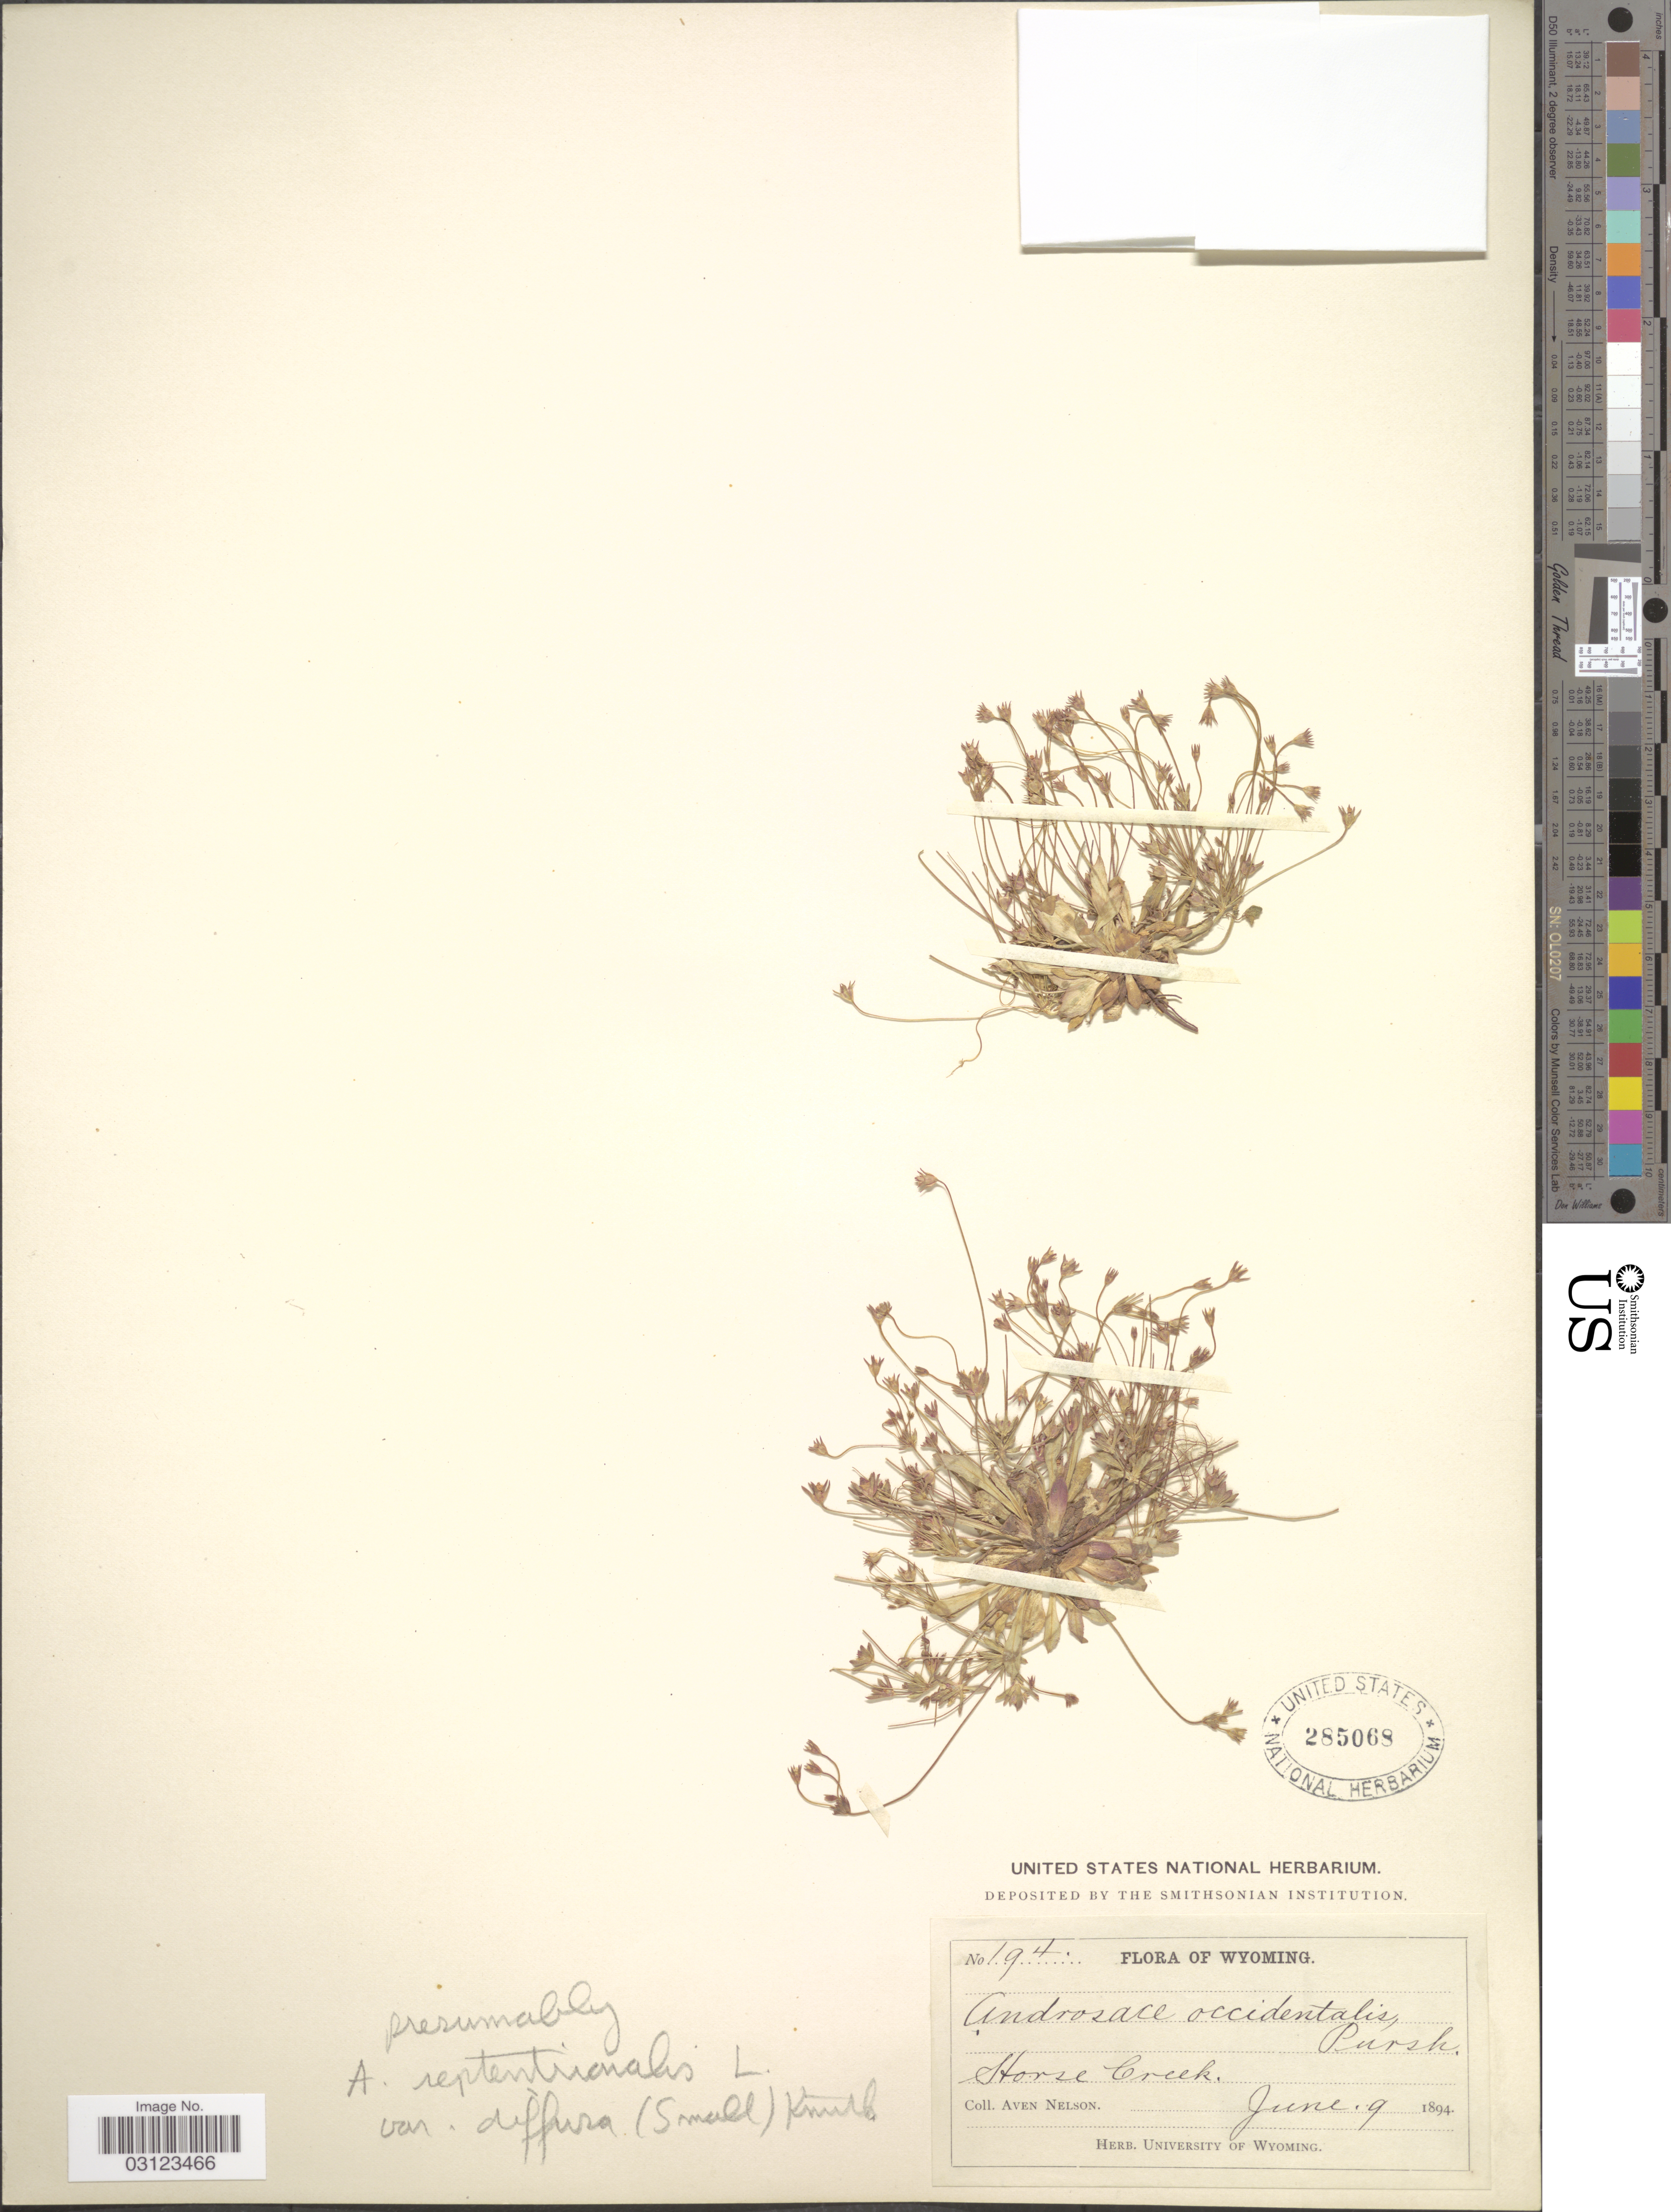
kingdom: Plantae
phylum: Tracheophyta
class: Magnoliopsida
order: Ericales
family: Primulaceae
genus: Androsace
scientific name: Androsace septentrionalis var. puberulenta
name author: (Rydb.) R. Knuth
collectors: A. Nelson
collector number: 194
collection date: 1894-06-09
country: United States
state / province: Wyoming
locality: Horse Creek.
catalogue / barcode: US 285068